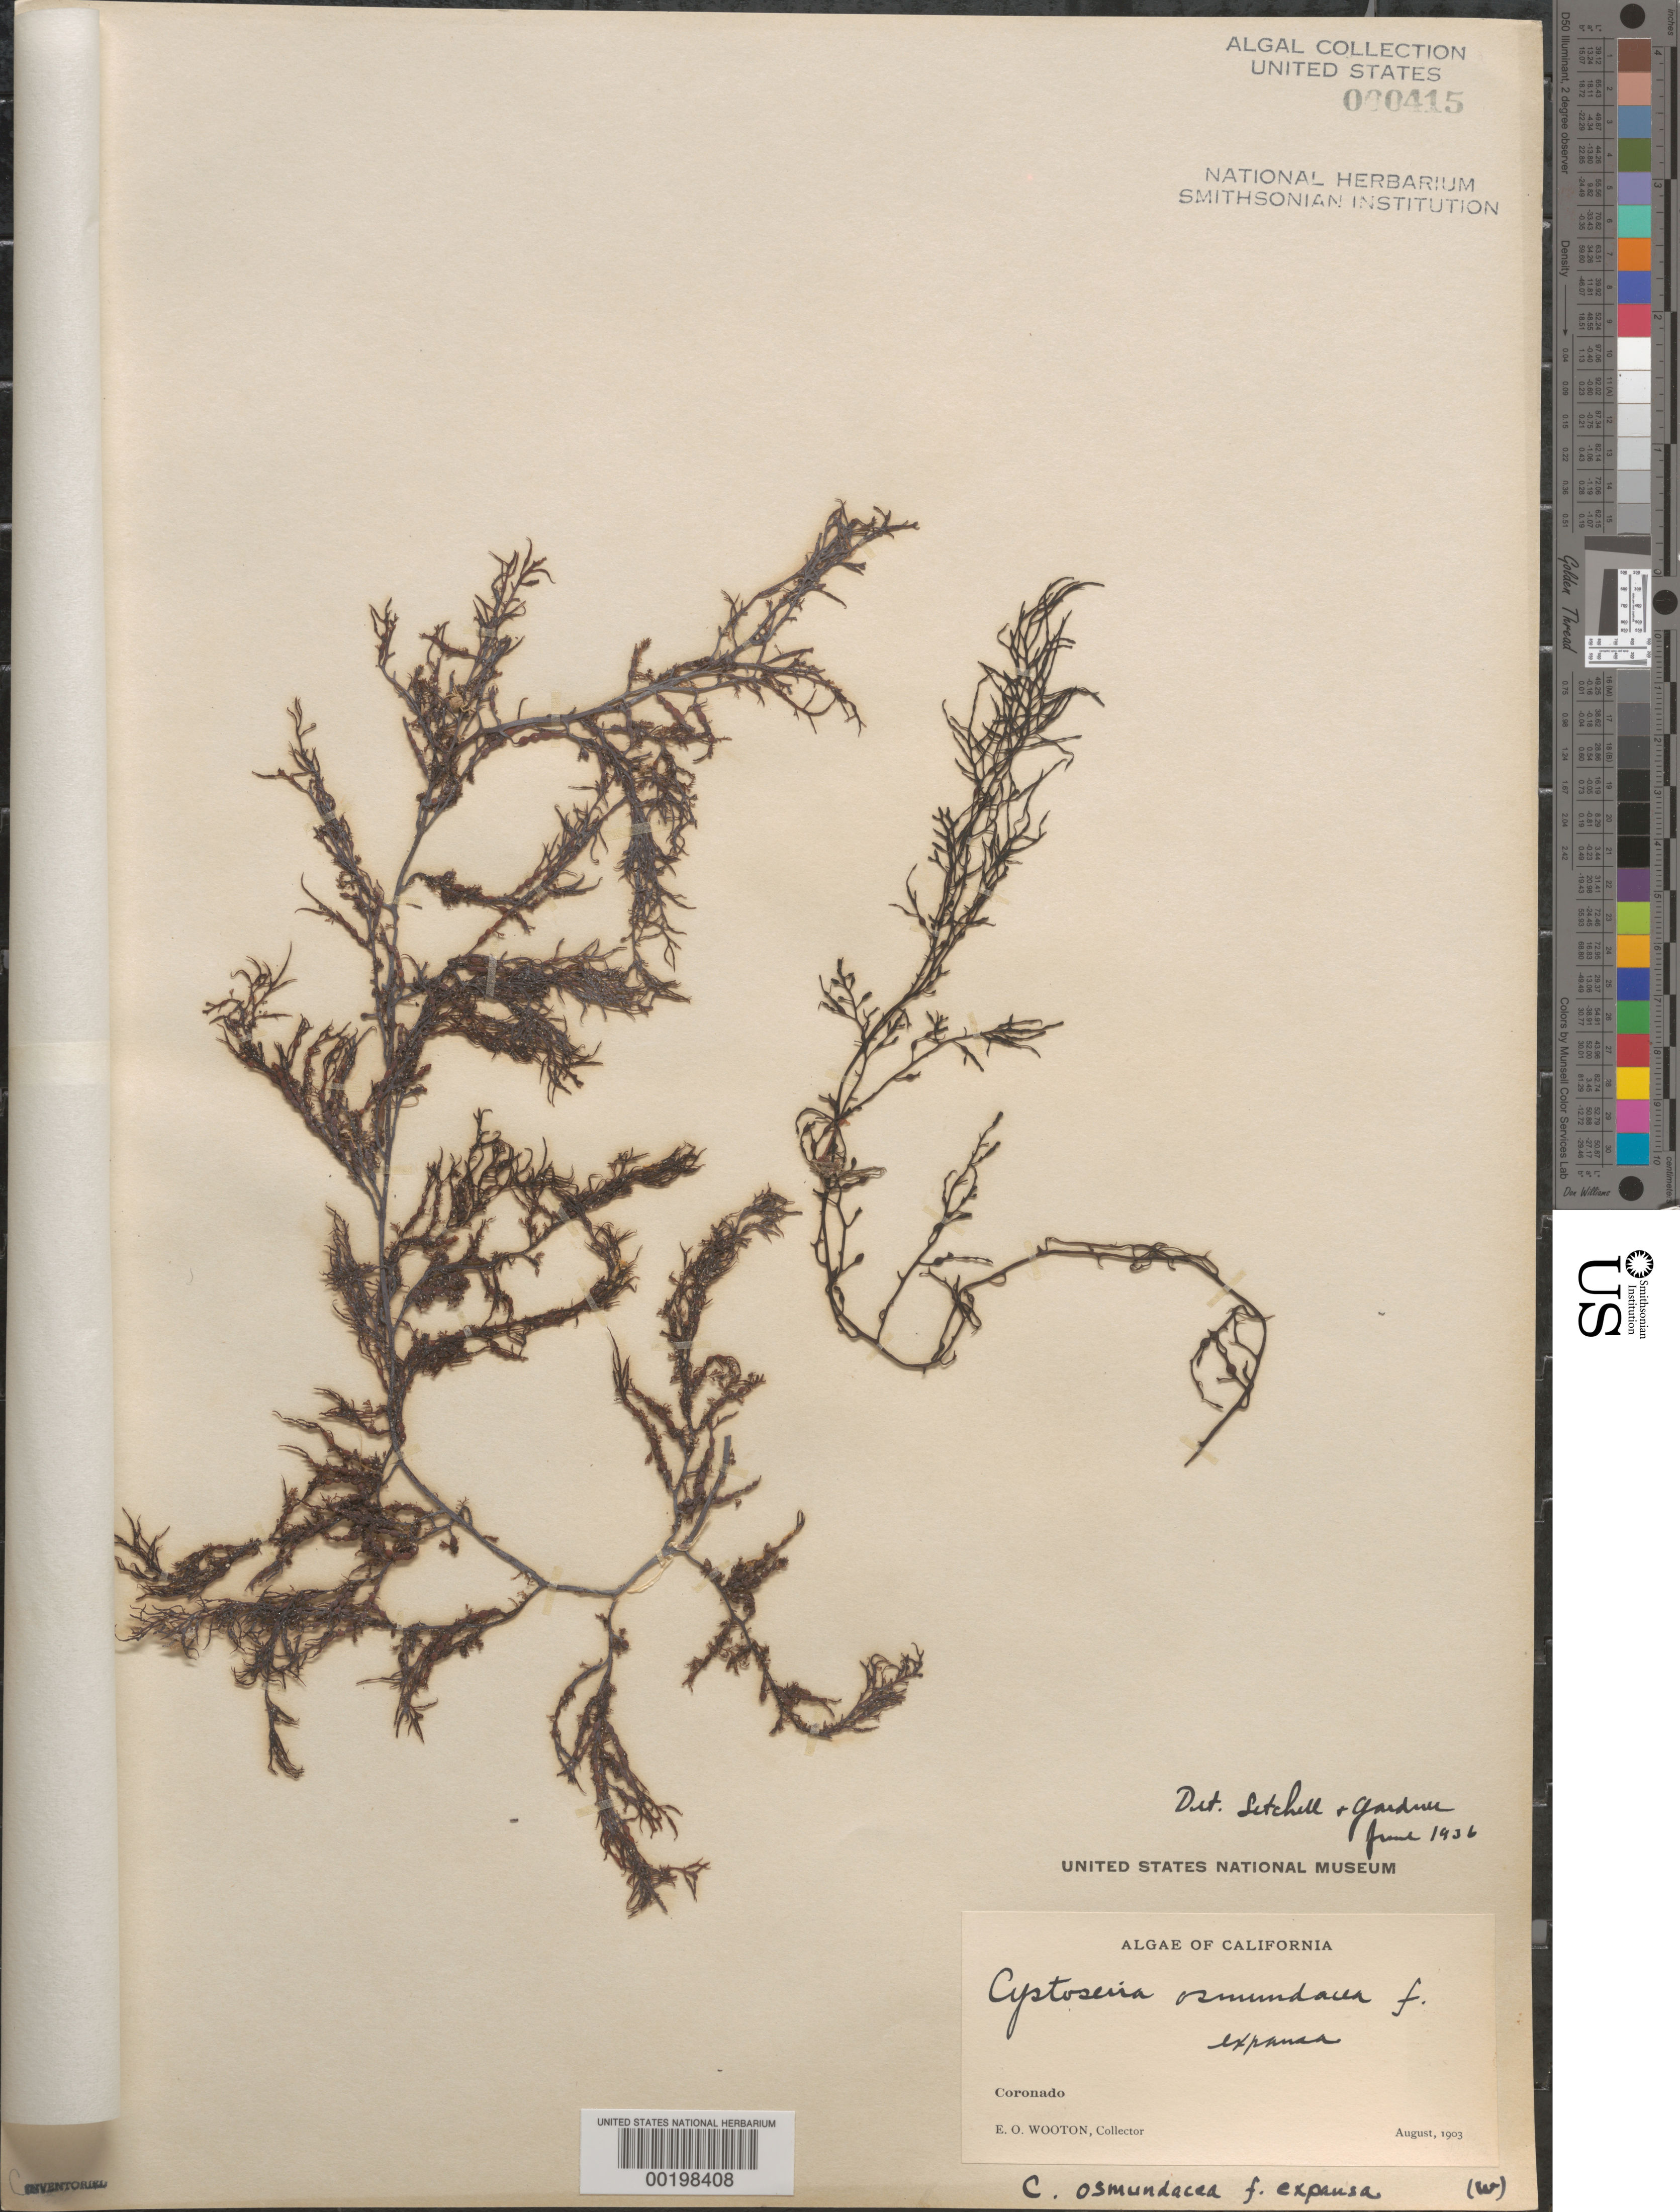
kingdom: Chromista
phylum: Ochrophyta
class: Phaeophyceae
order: Fucales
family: Sargassaceae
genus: Cystoseira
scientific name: Cystoseira osmundacea f. expansa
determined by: Gardner, N. L.; Setchell, W. A.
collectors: E. O. Wooton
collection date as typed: Aug 1903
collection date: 1903-08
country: United States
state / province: California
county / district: San Diego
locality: Coronado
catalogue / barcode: US 415